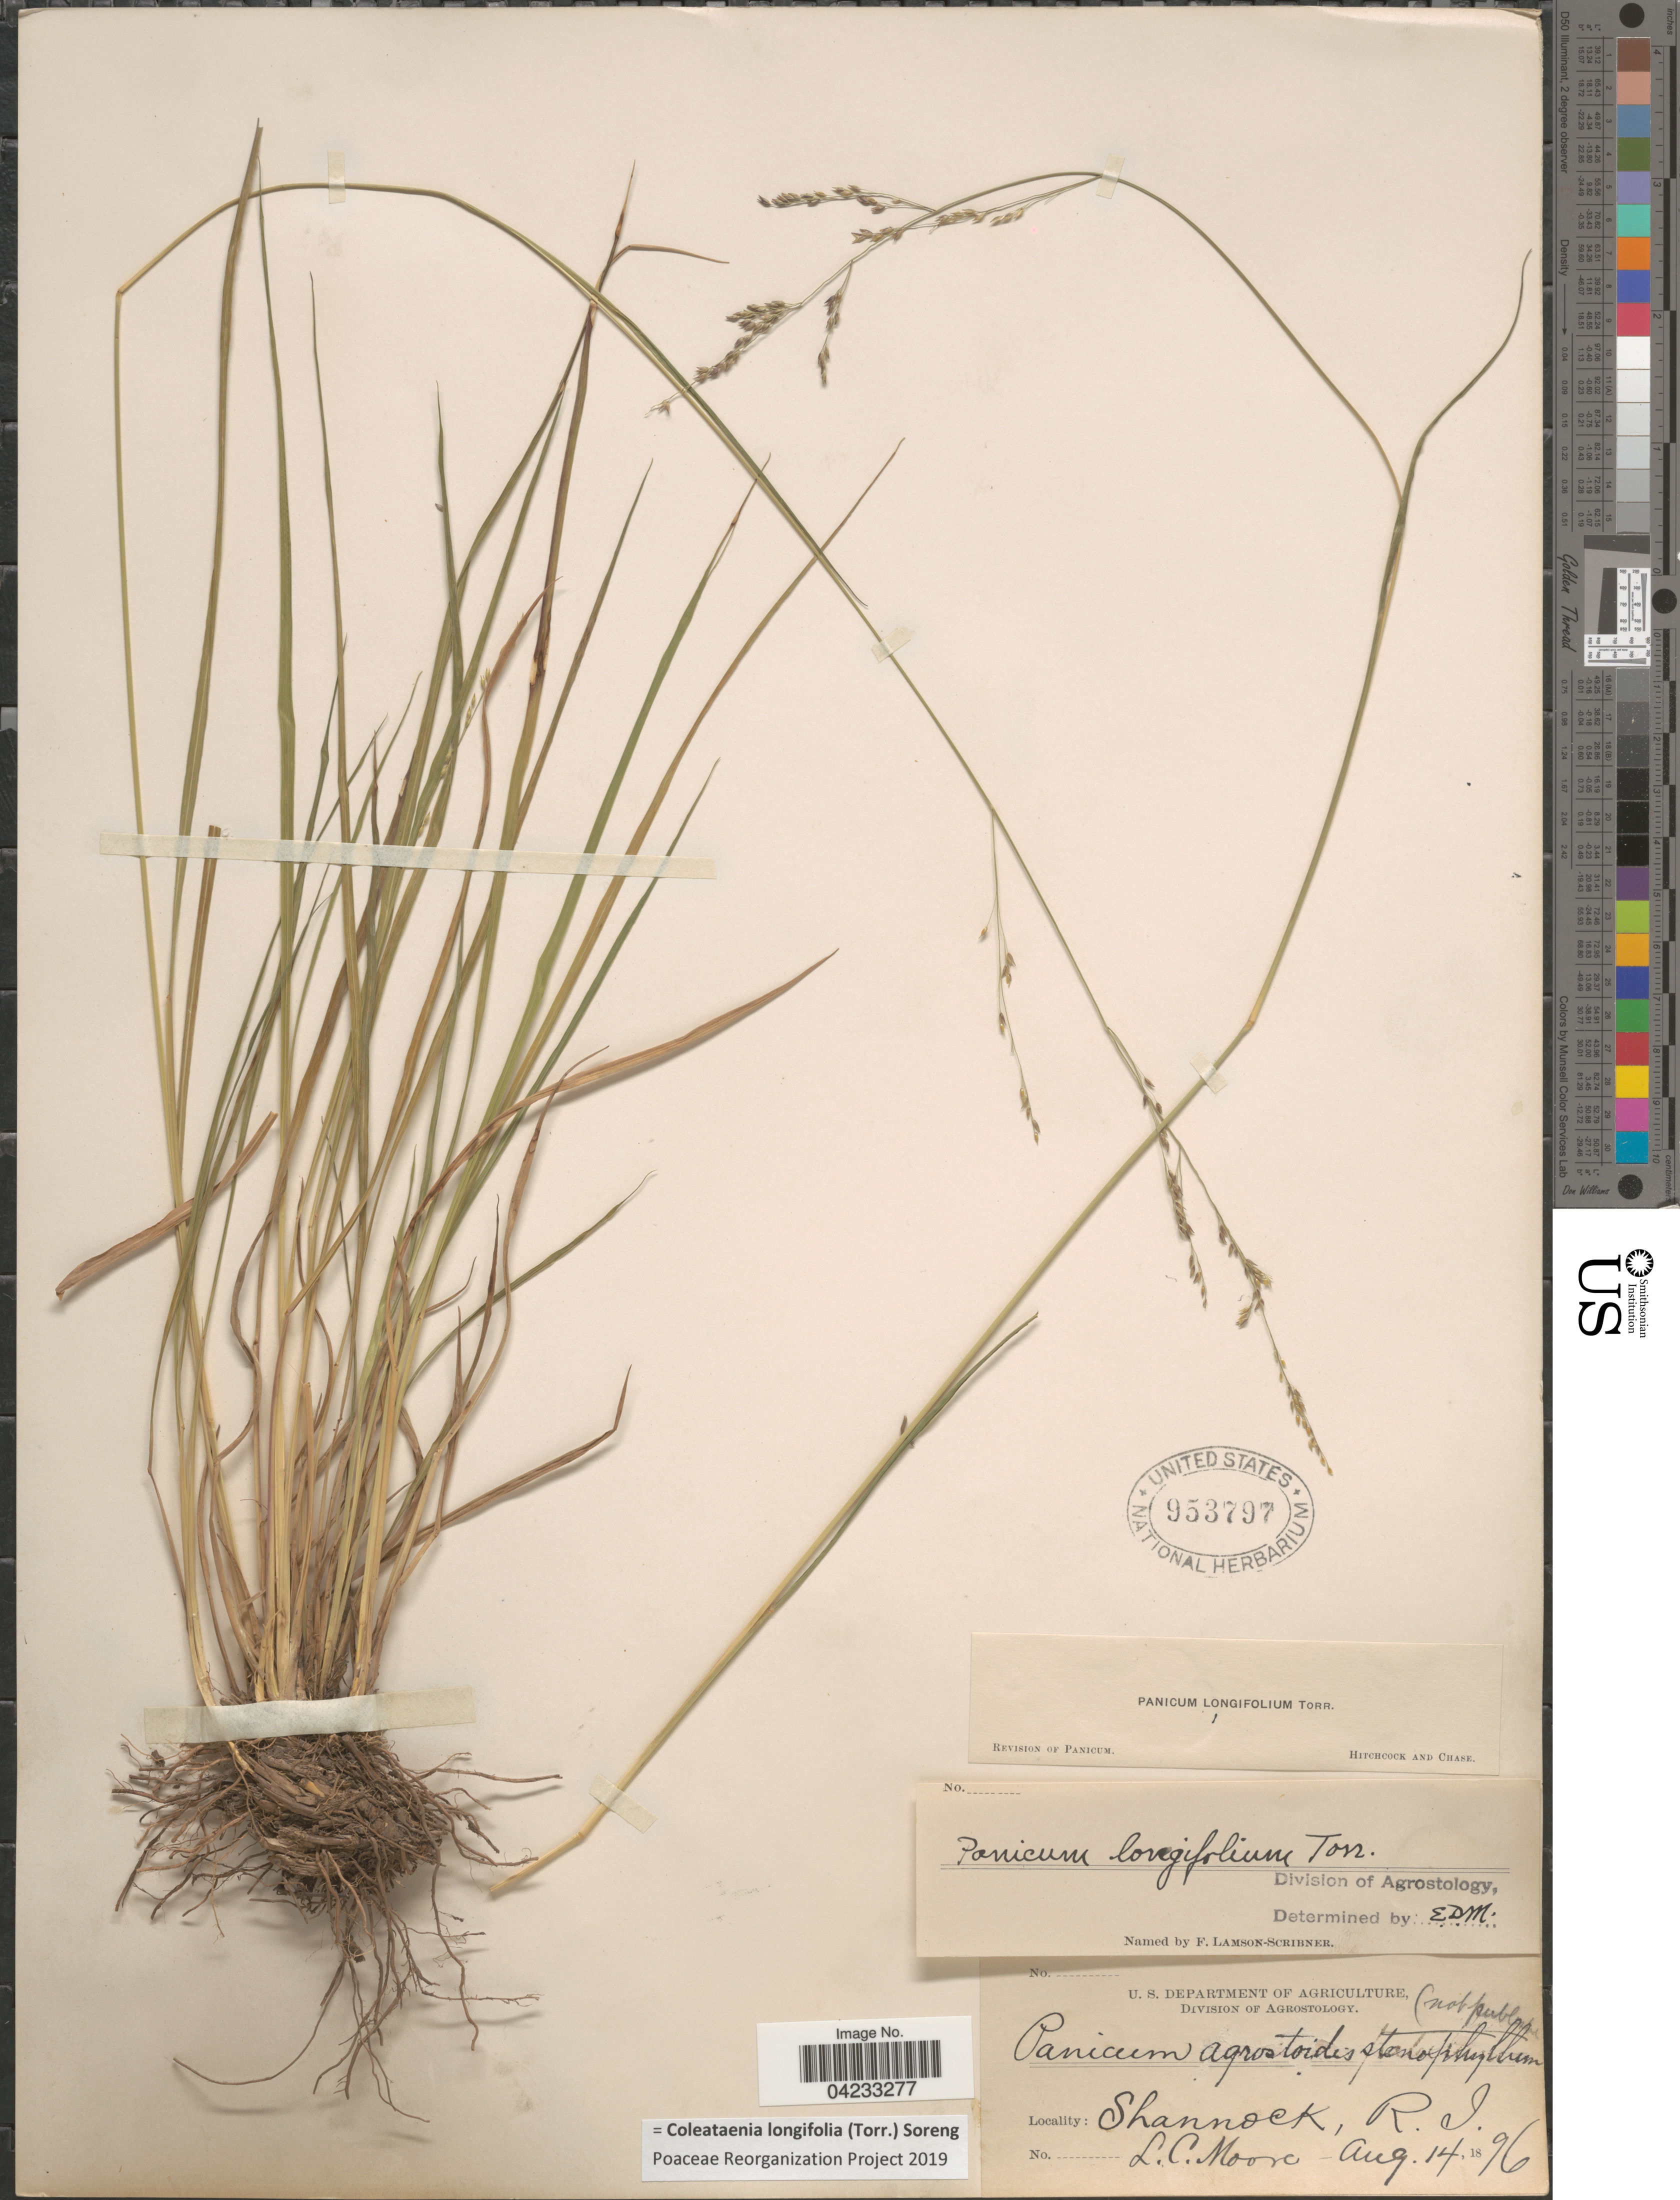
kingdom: Plantae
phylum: Tracheophyta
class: Liliopsida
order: Poales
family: Poaceae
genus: Coleataenia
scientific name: Coleataenia longifolia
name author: (Torr.) Soreng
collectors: L. Moore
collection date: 1896-08-14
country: United States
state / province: Rhode Island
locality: Shannock.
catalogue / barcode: US 953797